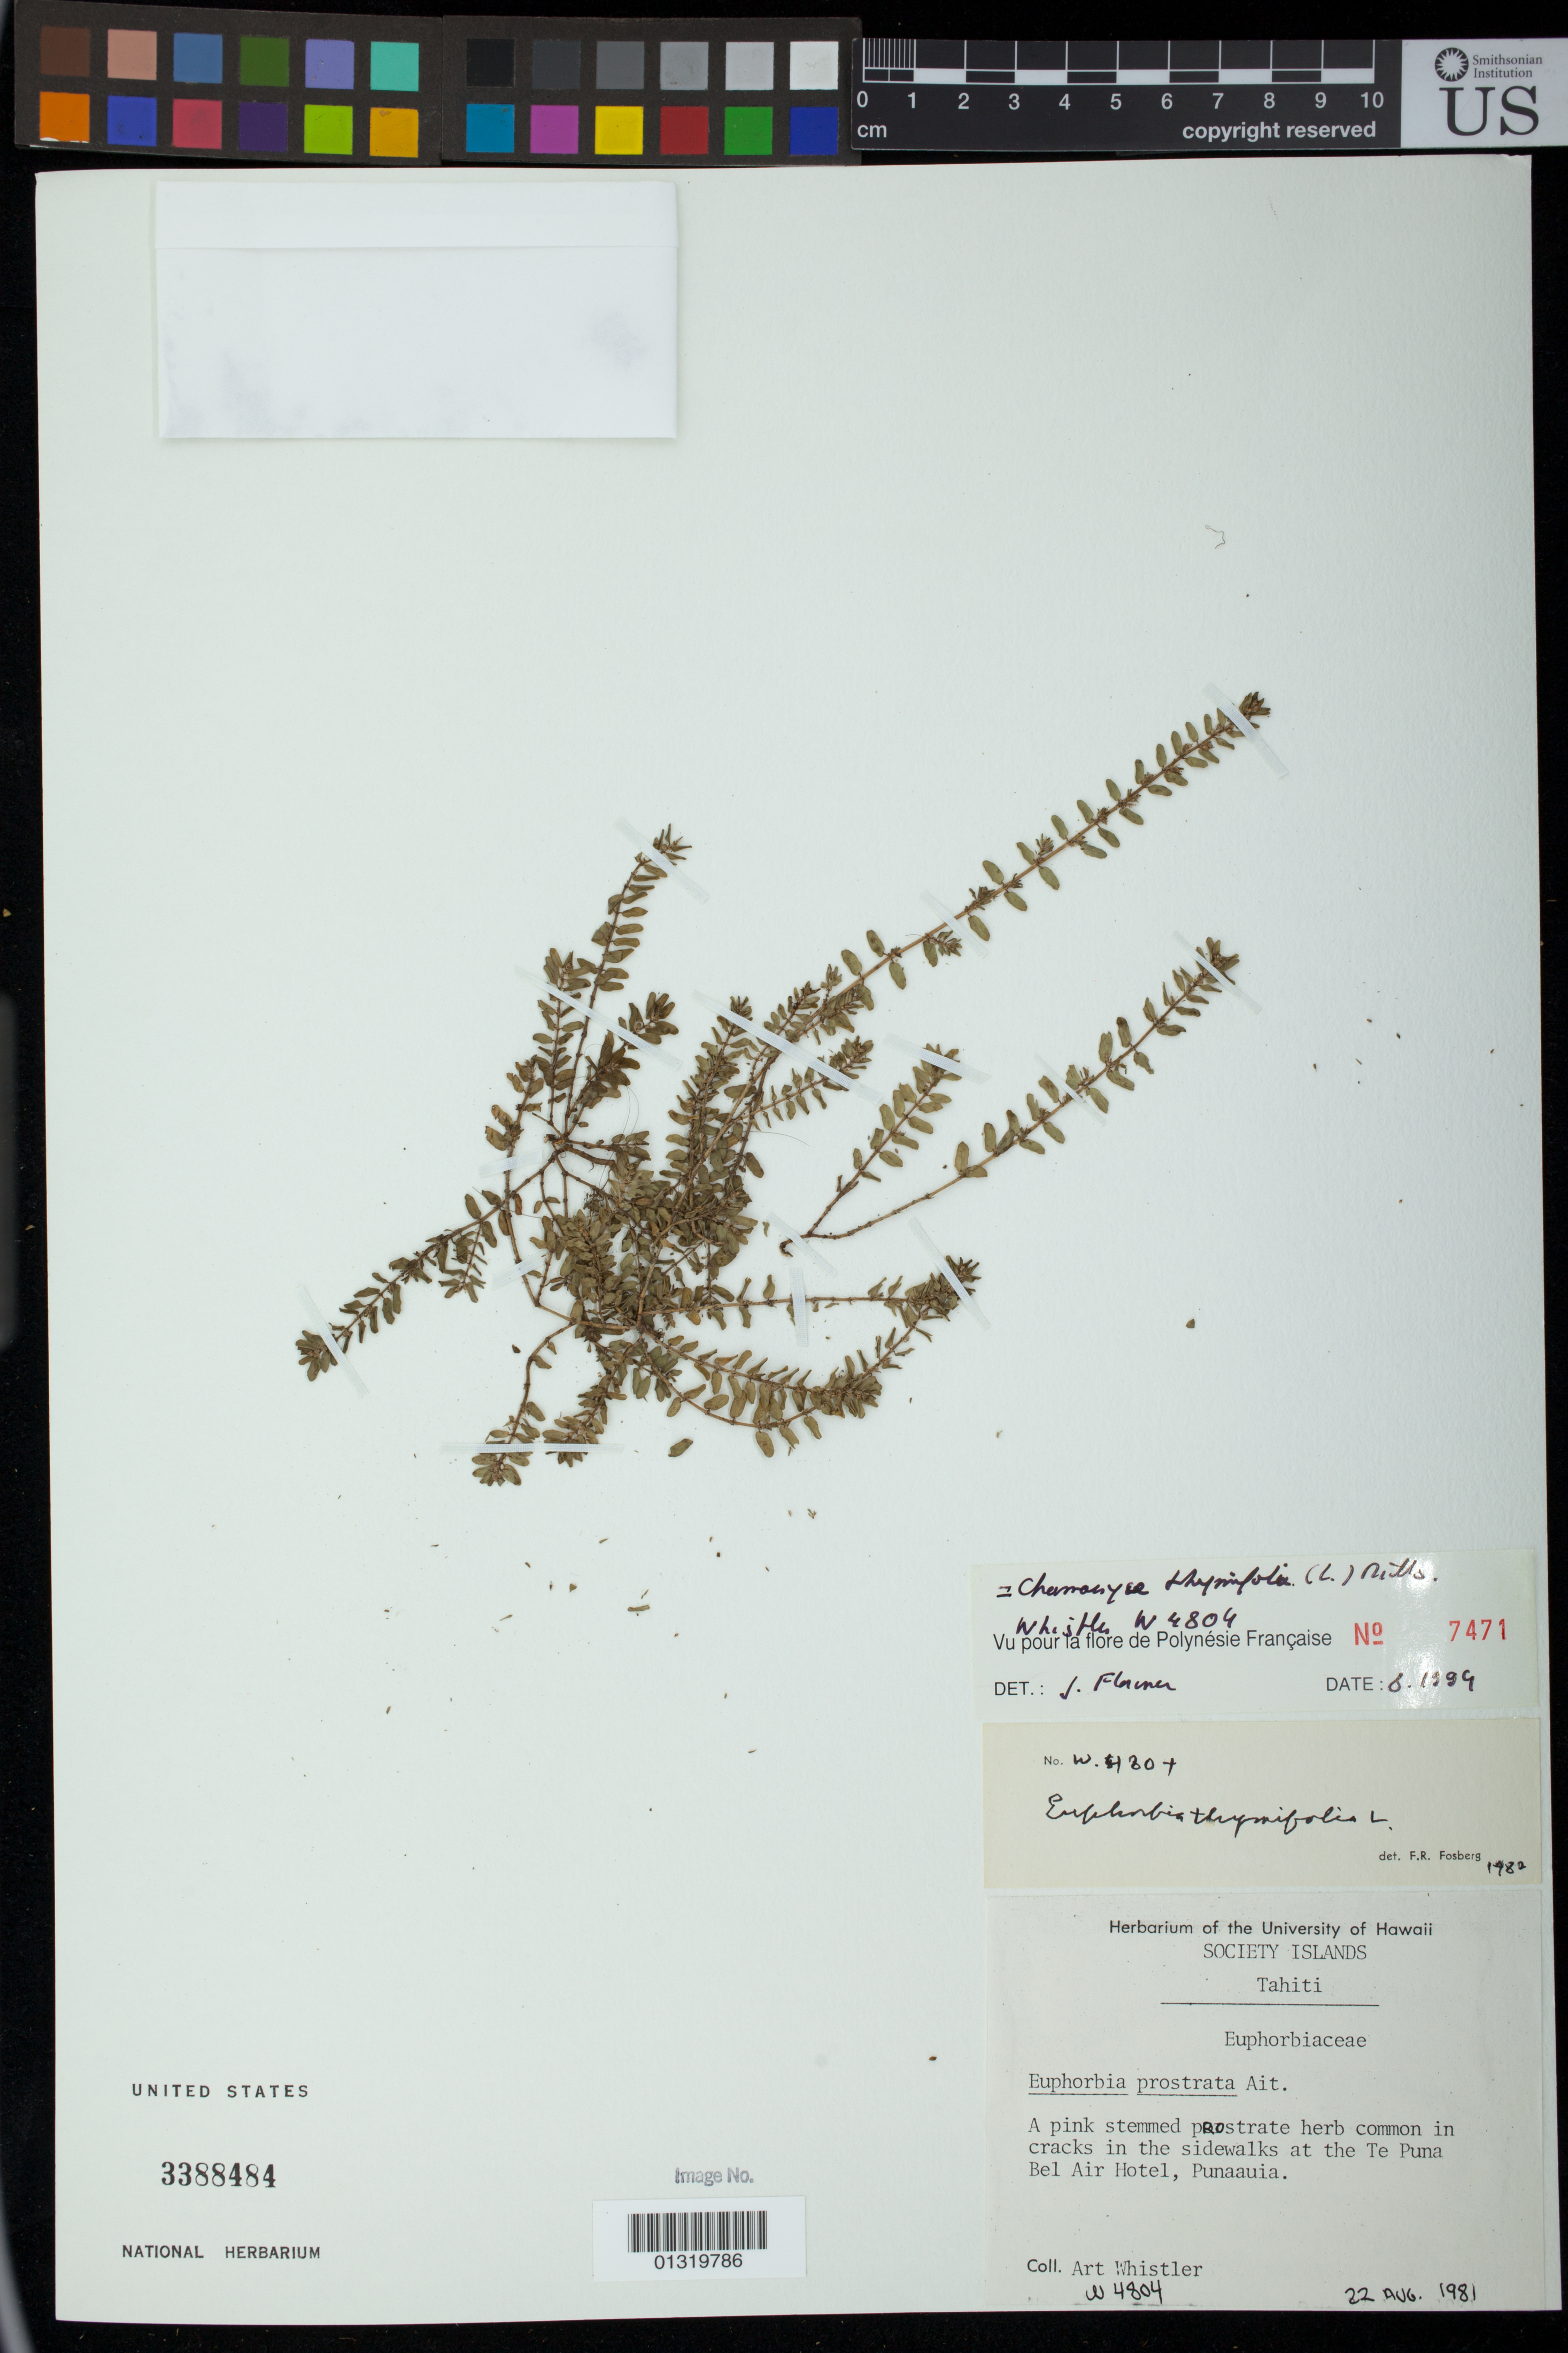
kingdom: Plantae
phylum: Tracheophyta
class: Magnoliopsida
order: Malpighiales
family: Euphorbiaceae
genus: Euphorbia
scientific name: Euphorbia thymifolia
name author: L.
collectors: A. Whistler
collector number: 4804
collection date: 1981-08-22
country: French Polynesia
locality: cracks in the sidewalks at the Te Puna Bel Air Hotel, Punaauia. Tahiti.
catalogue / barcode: US 3388484